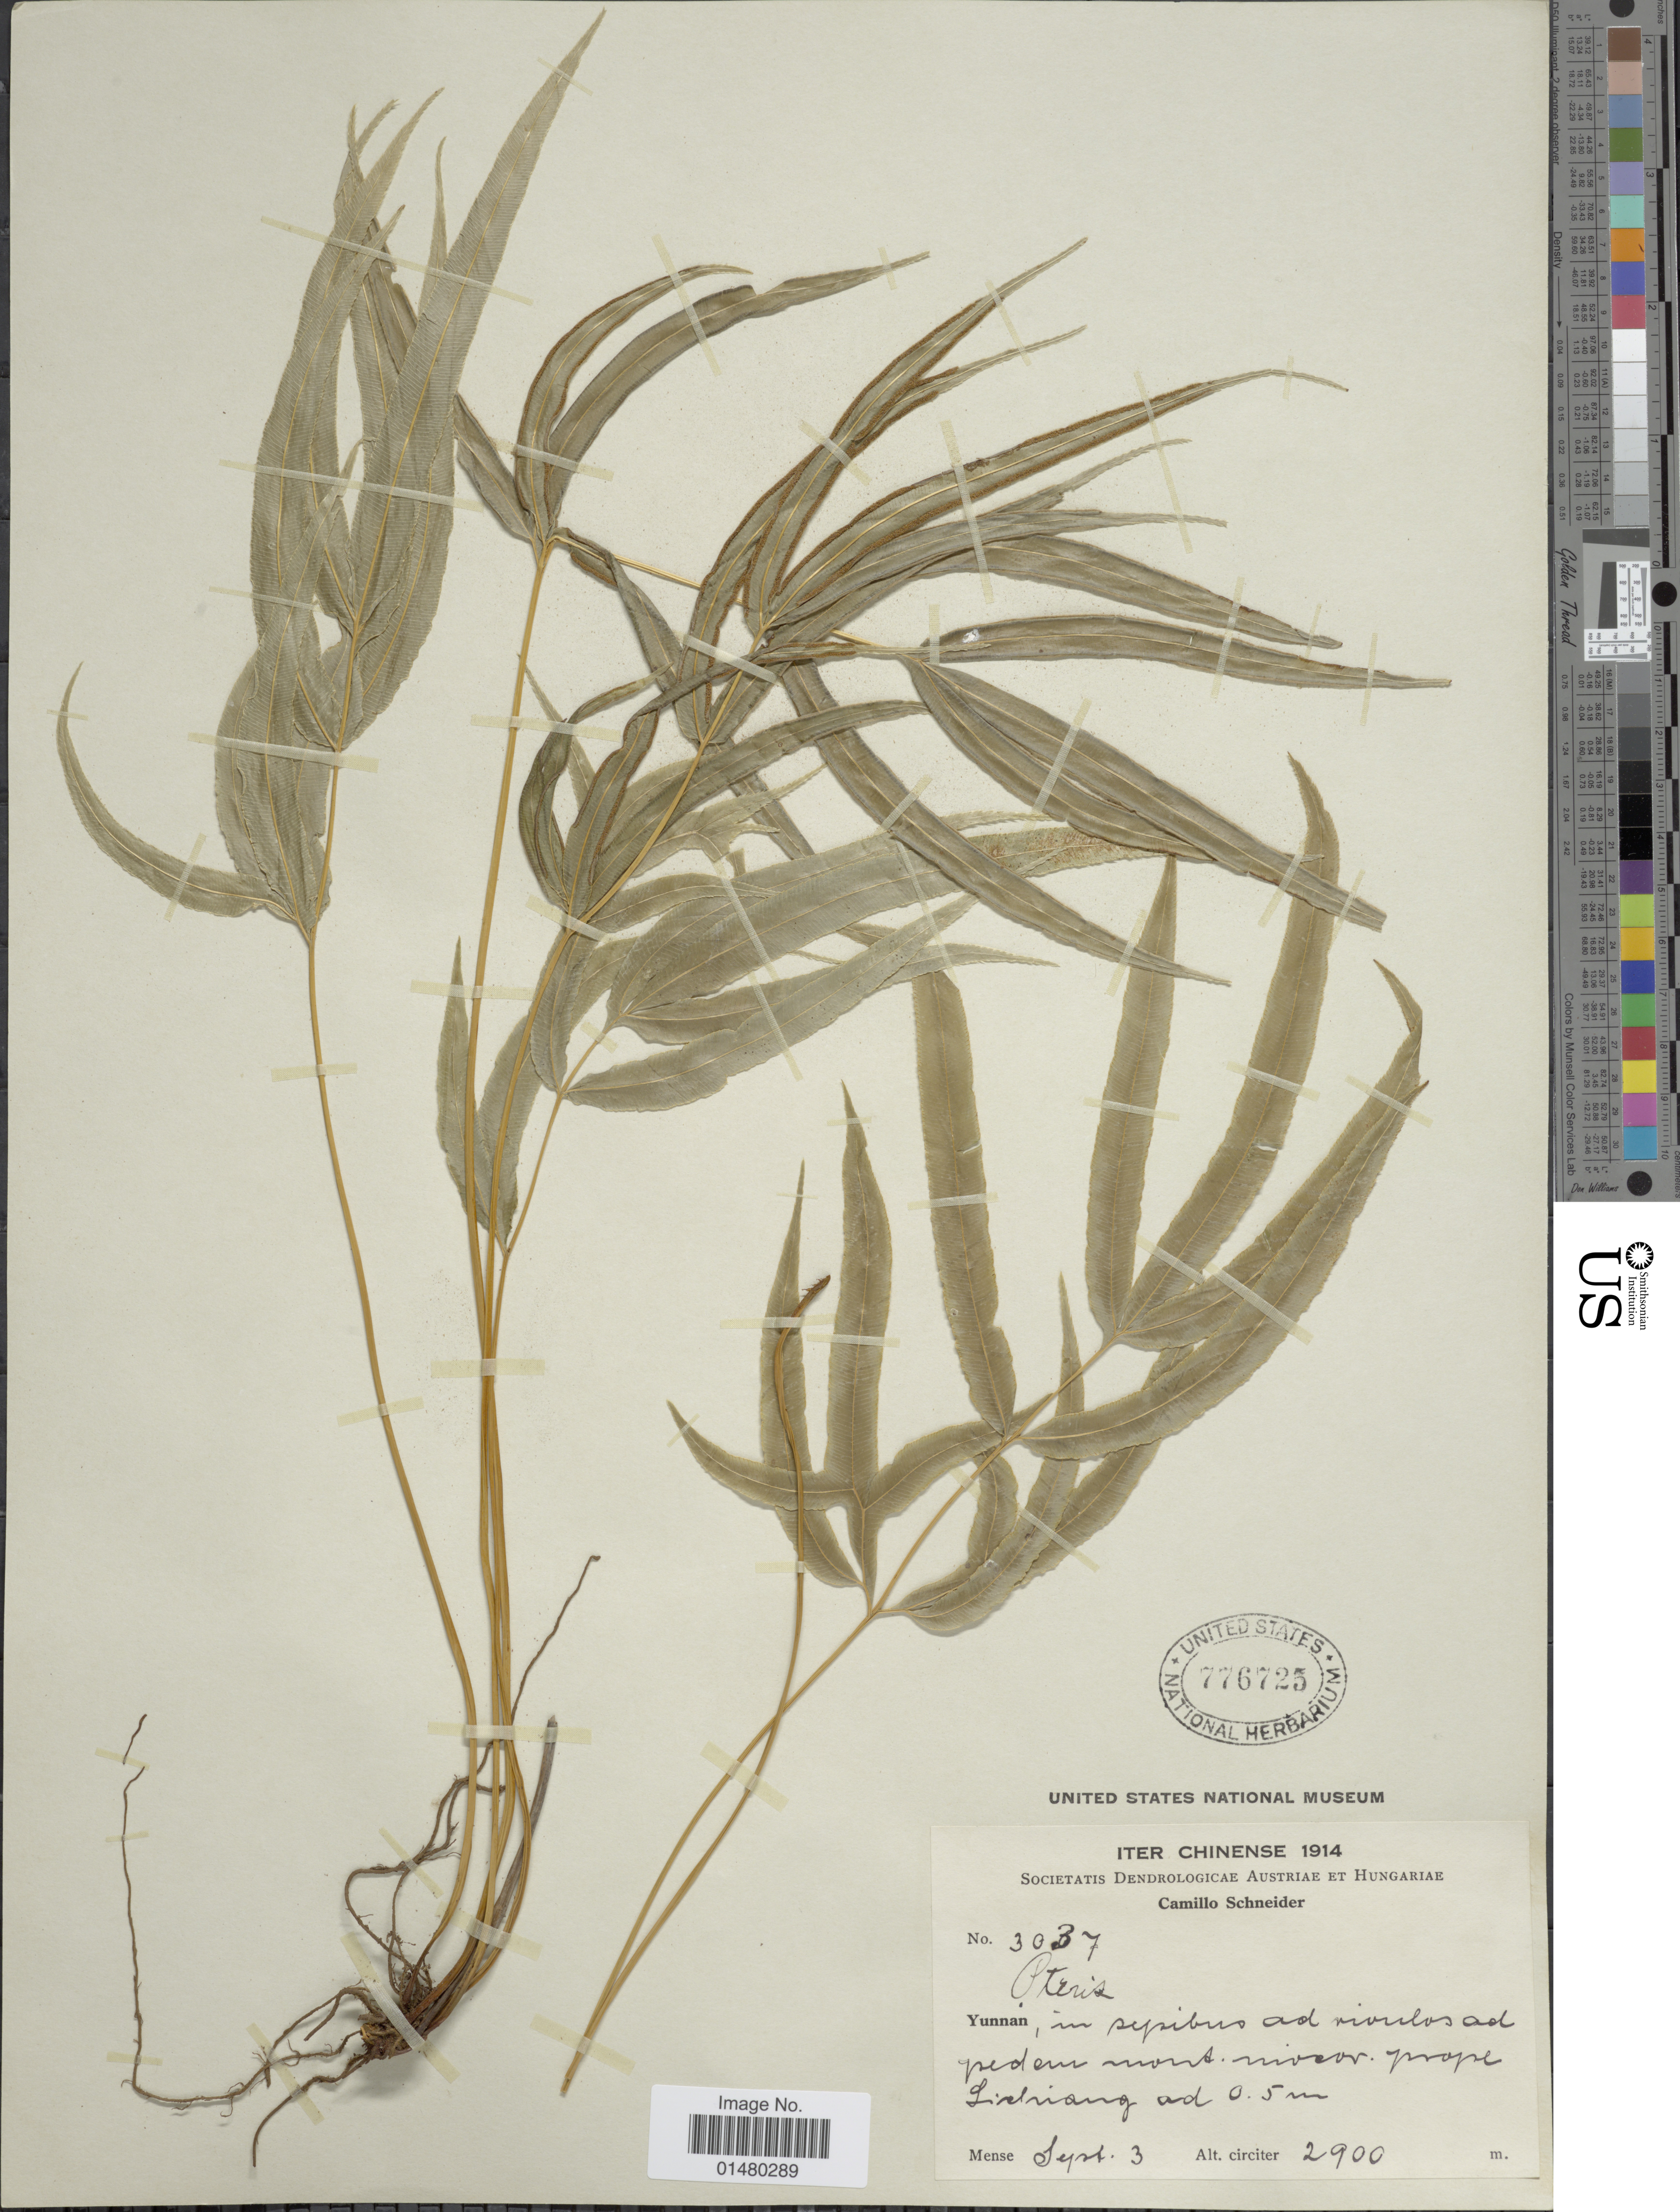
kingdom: Plantae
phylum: Tracheophyta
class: Polypodiopsida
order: Polypodiales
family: Pteridaceae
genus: Pteris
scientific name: Pteris cretica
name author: L.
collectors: C. K. Schneider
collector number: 3037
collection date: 1914-09-03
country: China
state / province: Yunnan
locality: In sepibus ad rivulos ad peden mont [illegible text] prope [illegible text]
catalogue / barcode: US 776725